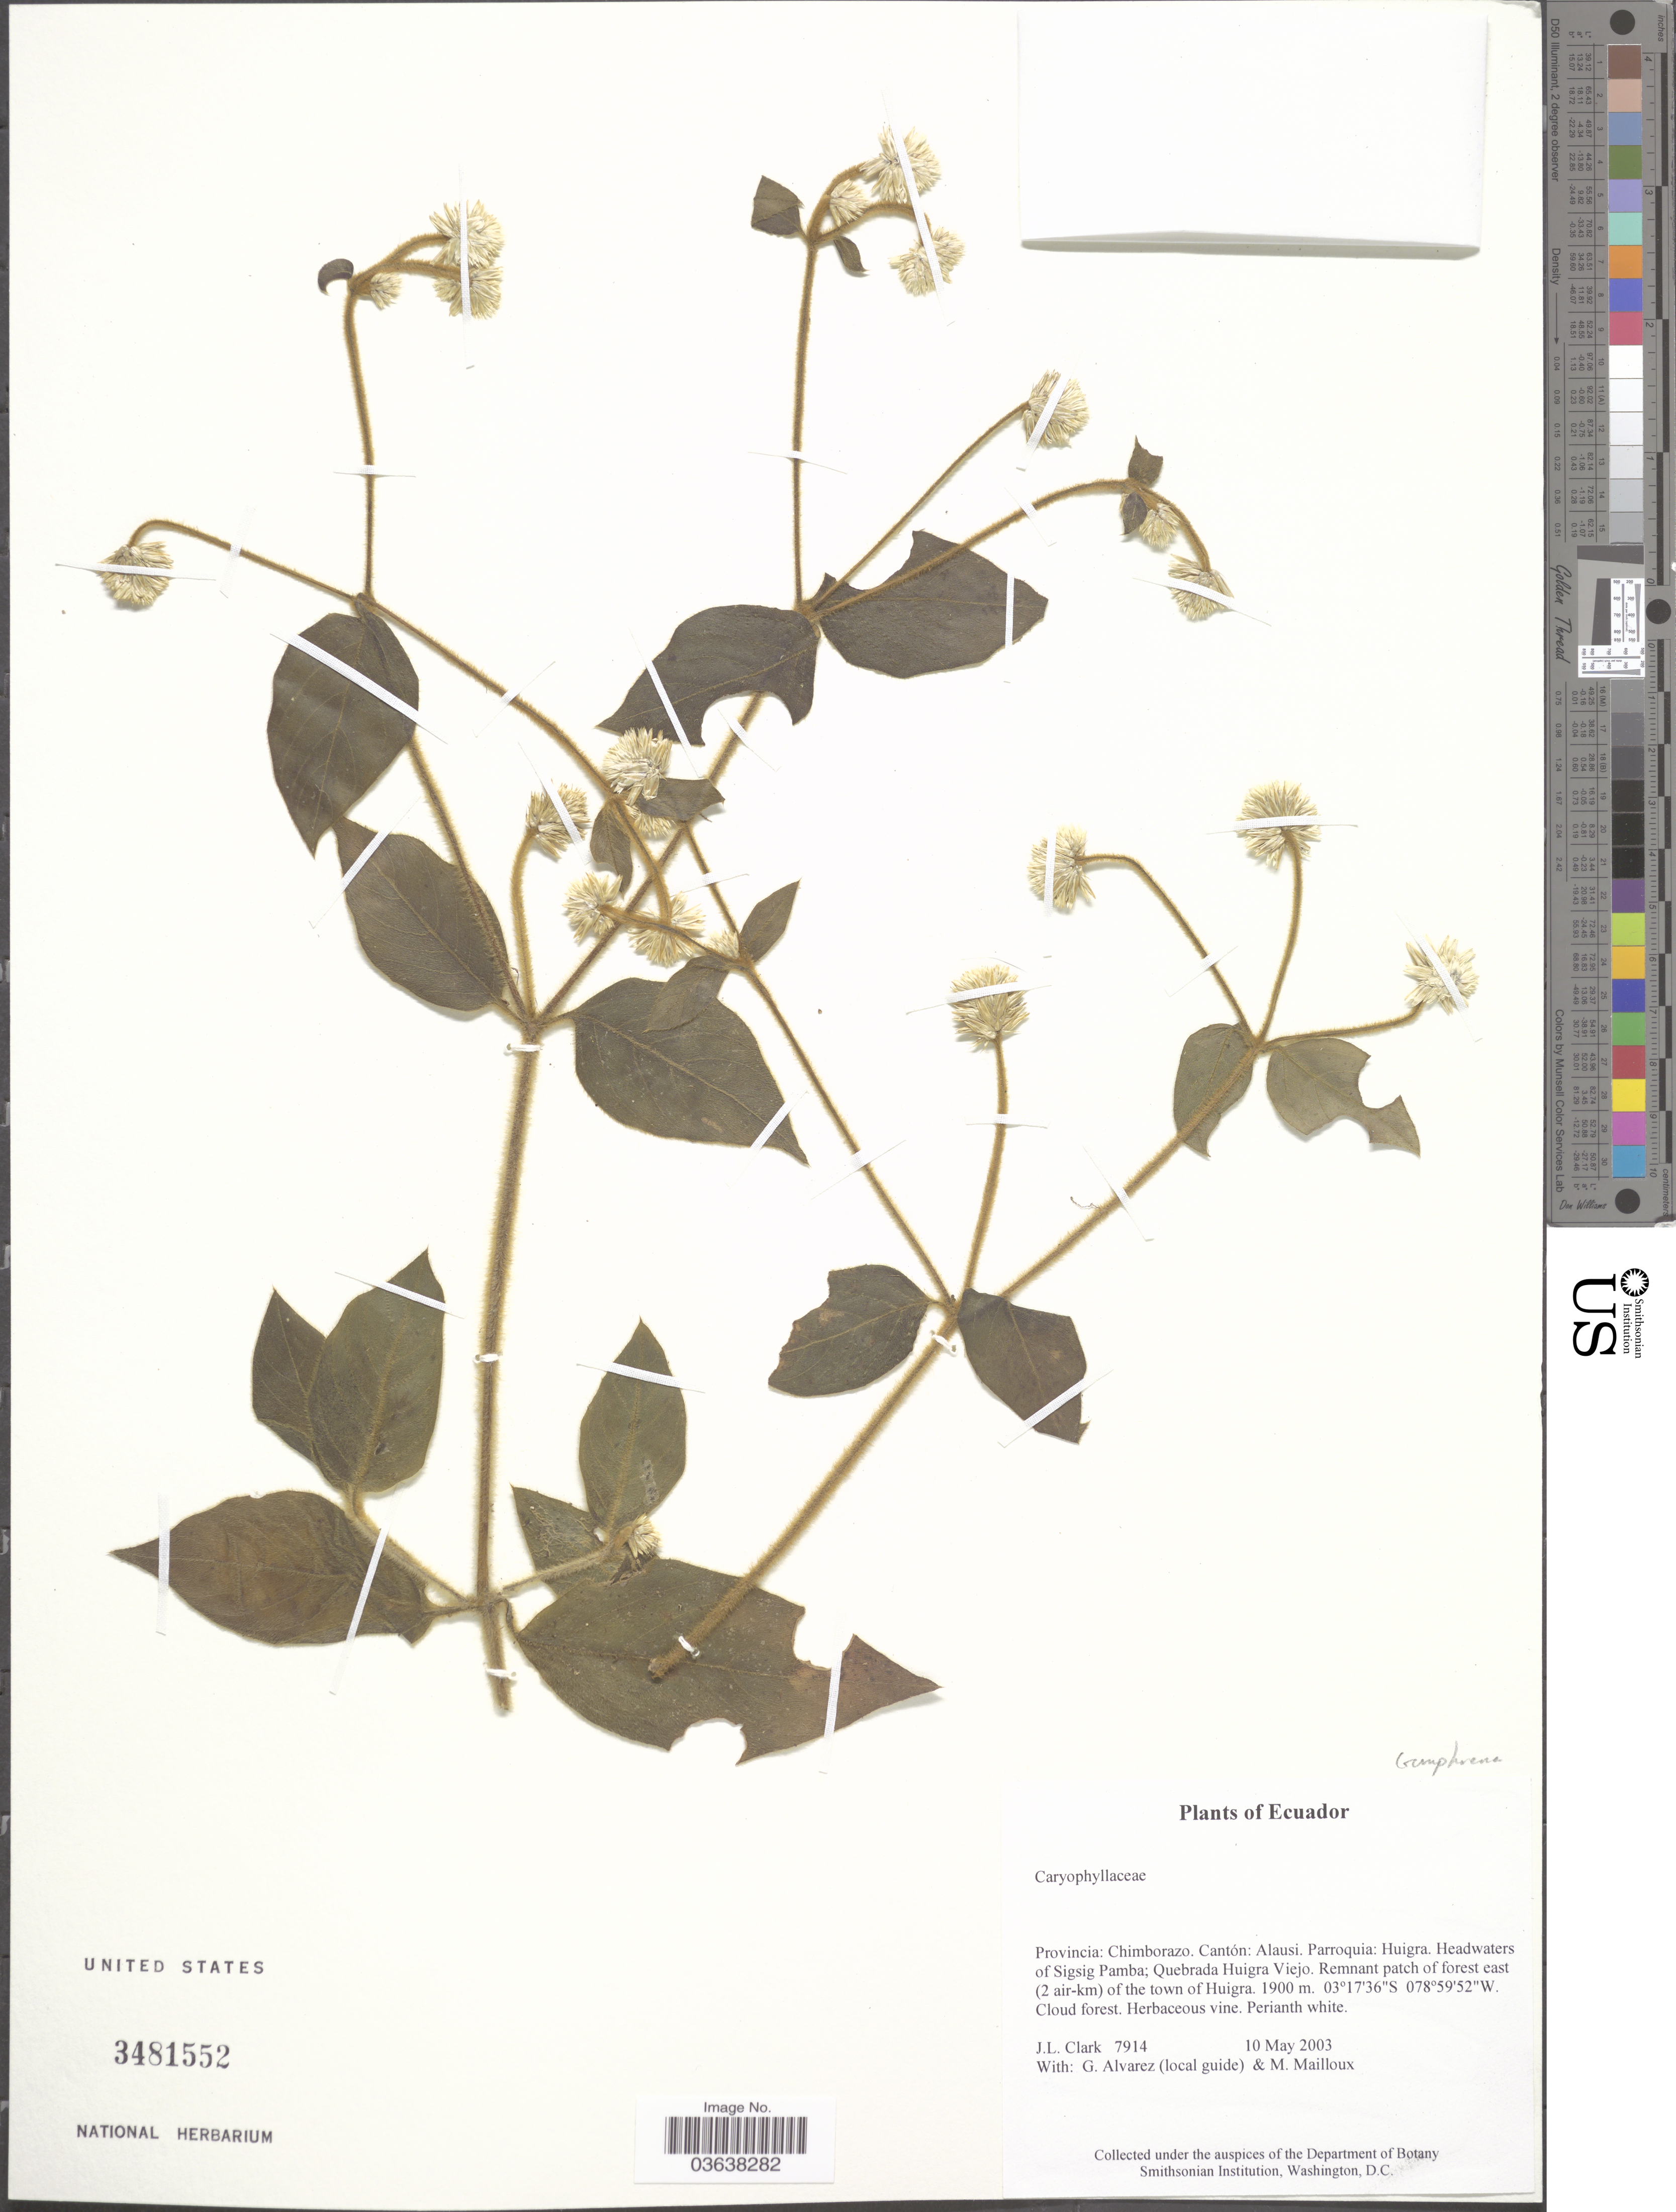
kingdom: Plantae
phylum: Tracheophyta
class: Magnoliopsida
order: Caryophyllales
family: Amaranthaceae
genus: Gomphrena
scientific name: Gomphrena sp.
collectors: J. L. Clark, G. Alvarez & M. Mailloux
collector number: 7914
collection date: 2003-05-10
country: Ecuador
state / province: Chimborazo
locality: Cantón: Alausi. Parroquia: Huigra. Headwaters of Sigsig Pamba; Quebrada Huigra Viejo. Remnant patch of forest east (2 air-km) of the town of Huigra.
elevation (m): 1900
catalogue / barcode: US 3481552